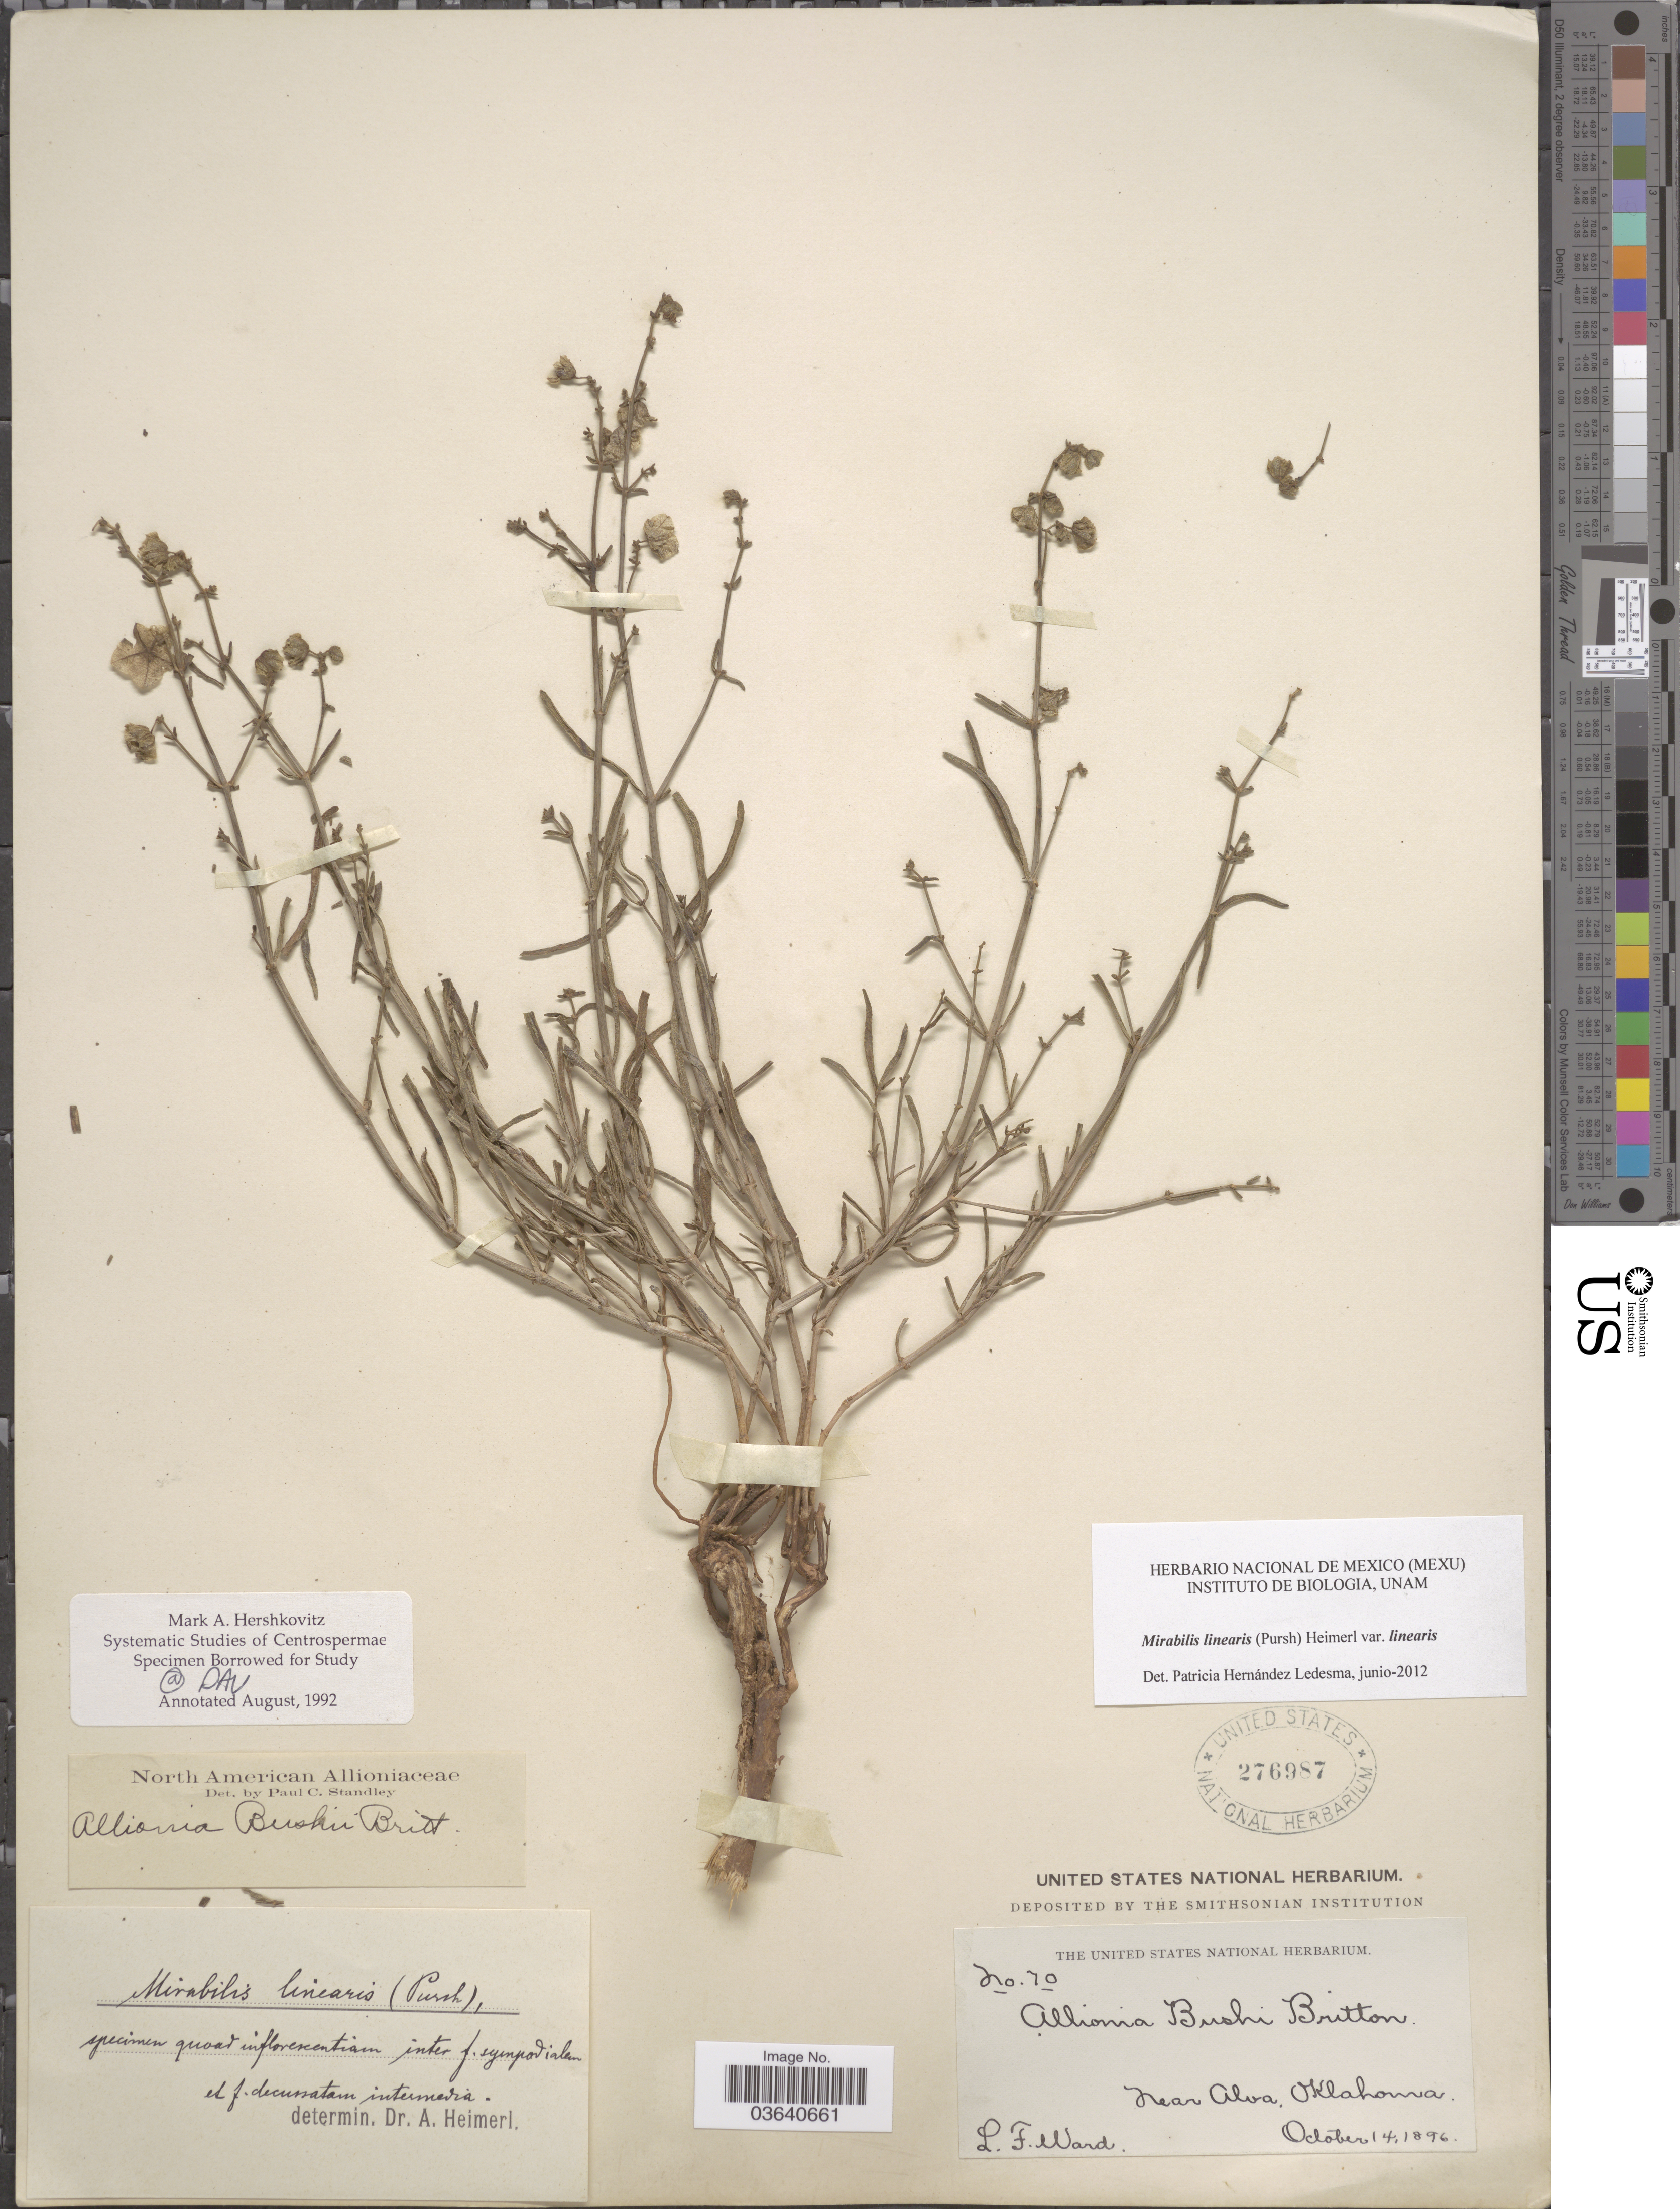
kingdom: Plantae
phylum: Tracheophyta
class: Magnoliopsida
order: Caryophyllales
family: Nyctaginaceae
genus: Mirabilis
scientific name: Mirabilis linearis var. linearis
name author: (Pursh) Heimerl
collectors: L. Ward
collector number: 70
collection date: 1896-10-14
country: United States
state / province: Oklahoma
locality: Near Alva.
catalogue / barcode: US 276987